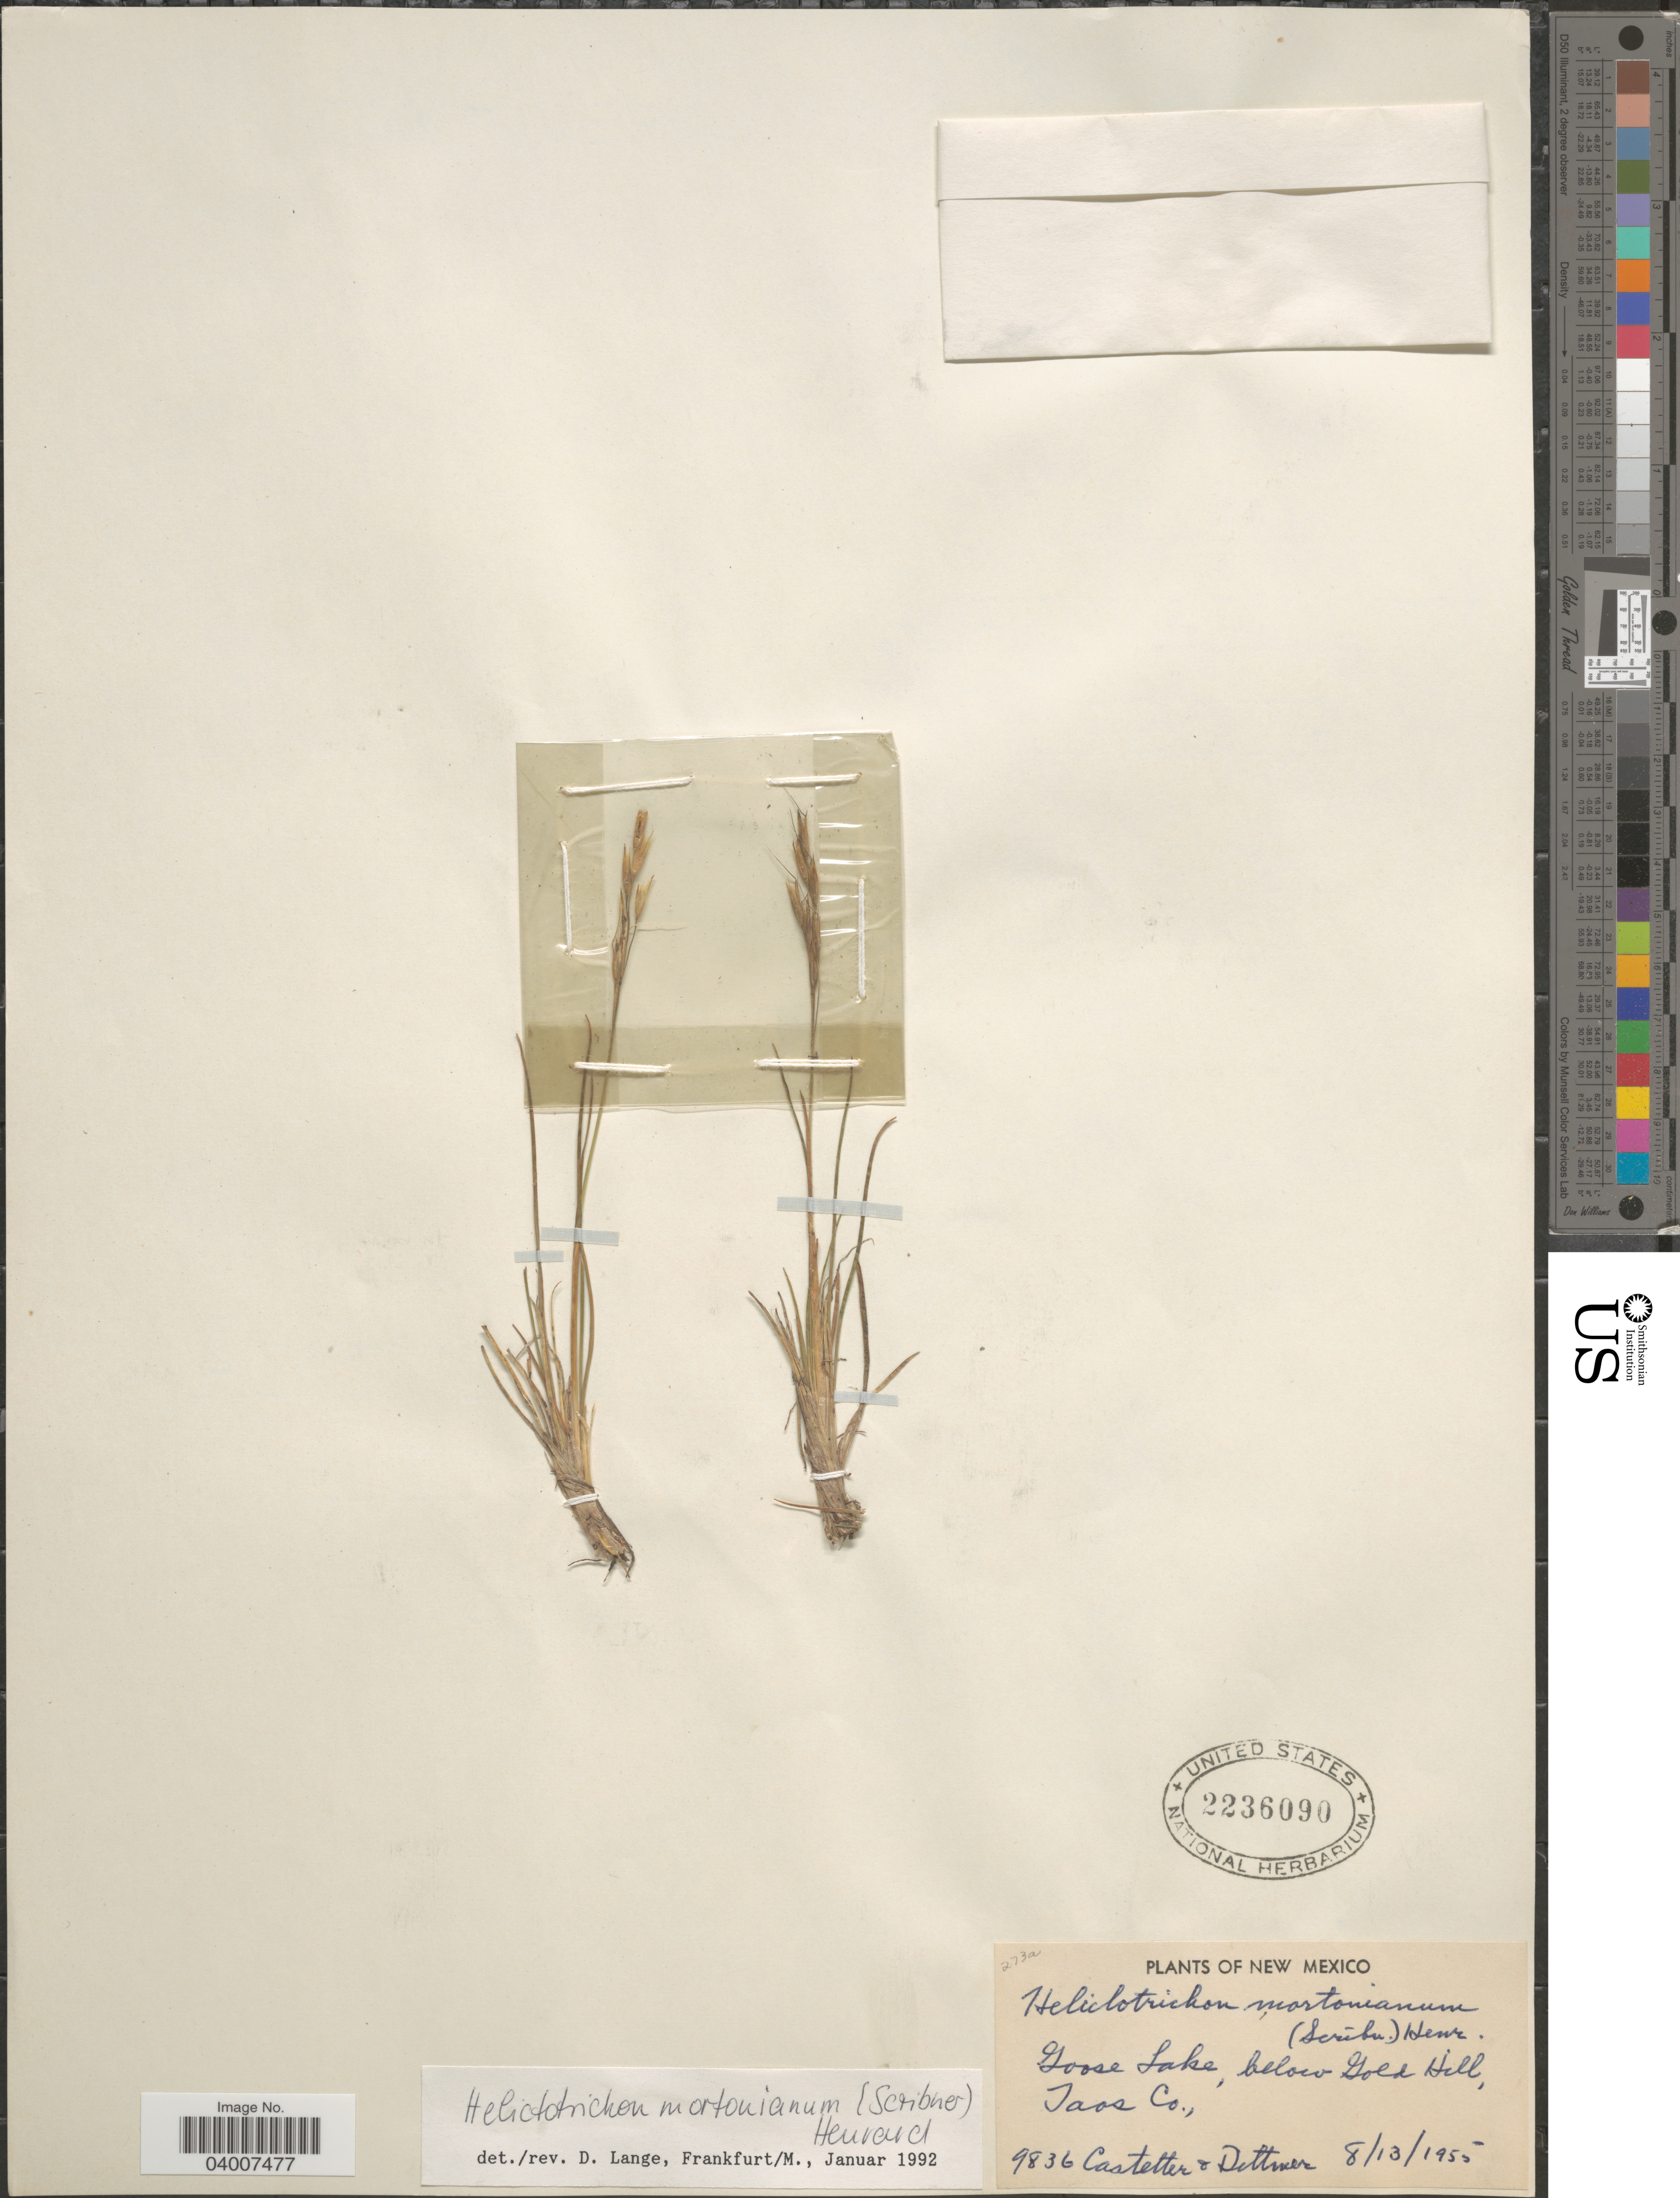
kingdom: Plantae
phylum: Tracheophyta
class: Liliopsida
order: Poales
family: Poaceae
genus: Helictotrichon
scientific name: Helictotrichon mortonianum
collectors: Castetter & Dittmer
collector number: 273a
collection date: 1955-08-13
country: United States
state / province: New Mexico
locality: Goose Lake, below Gold Hill, Taos Co.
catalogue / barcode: US 2236090